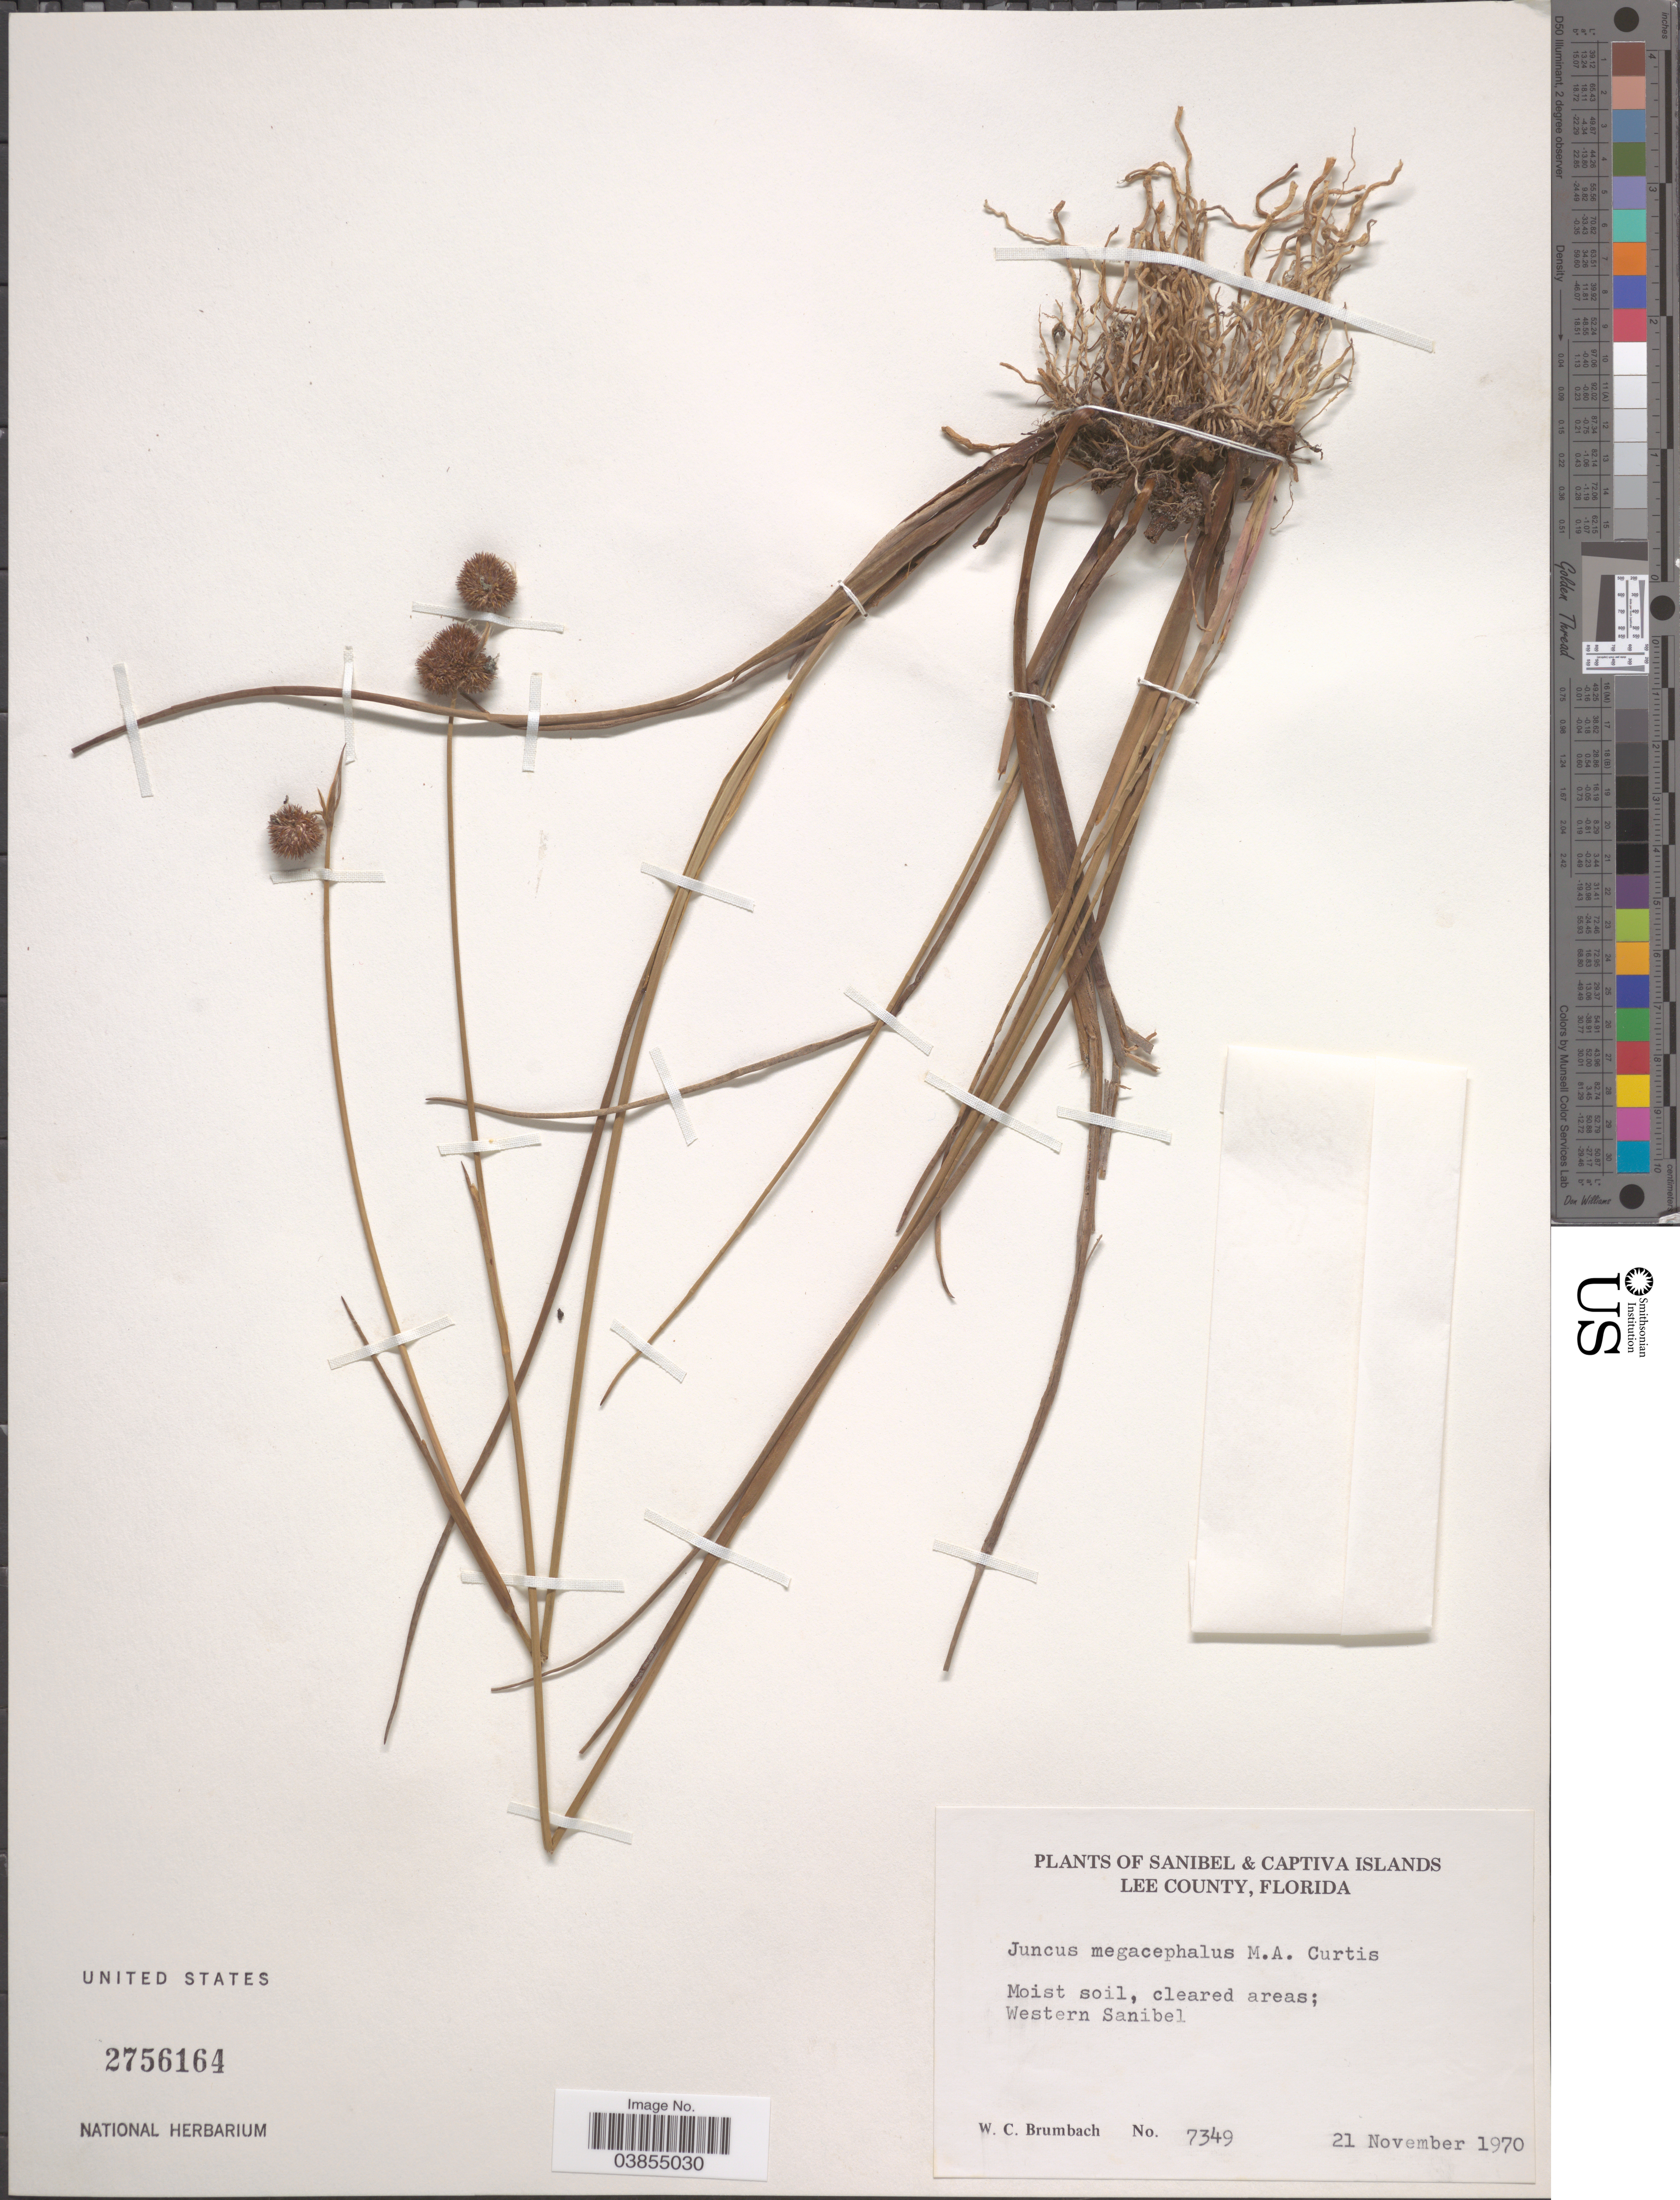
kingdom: Plantae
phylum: Tracheophyta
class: Liliopsida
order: Poales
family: Juncaceae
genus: Juncus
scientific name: Juncus megacephalus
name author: M.A. Curtis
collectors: W. C. Brumbach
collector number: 7349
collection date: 1970-11-21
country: United States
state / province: Florida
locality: Sanibel & Captiva Islands. Lee County. Moist soil, cleared areas; Western Sanibel.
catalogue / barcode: US 2756164